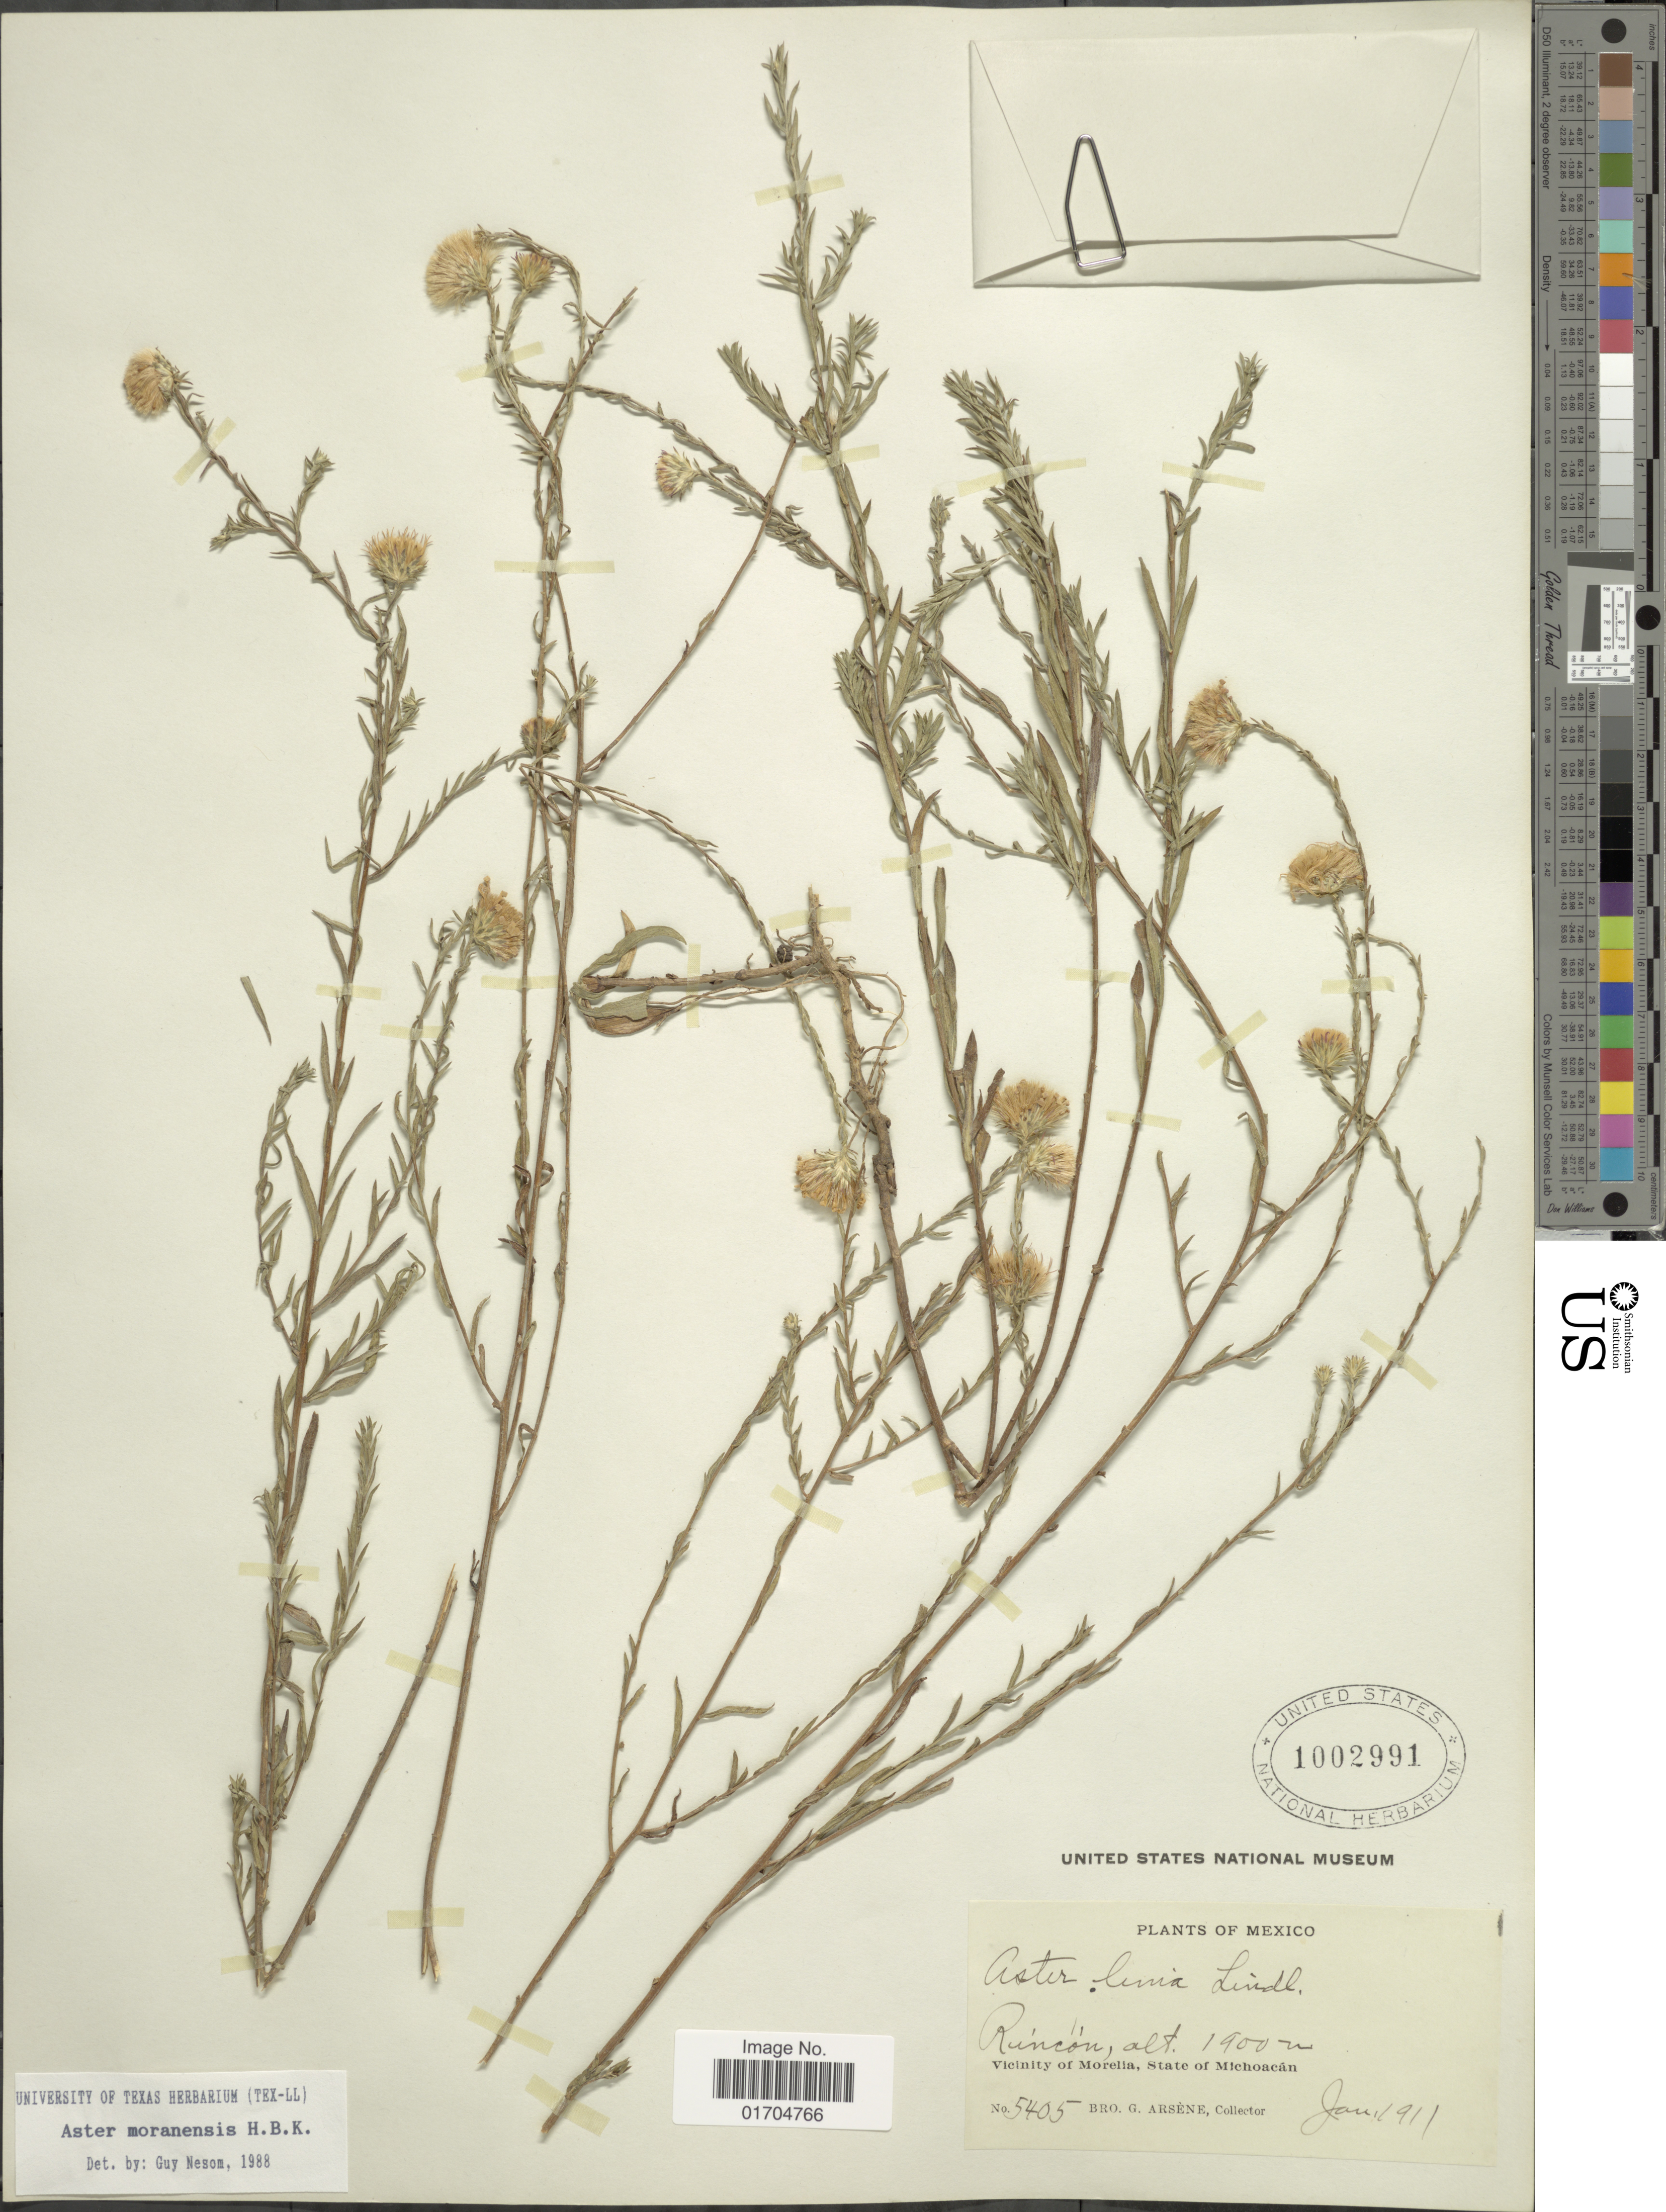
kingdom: Plantae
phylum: Tracheophyta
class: Magnoliopsida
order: Asterales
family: Asteraceae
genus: Symphyotrichum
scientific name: Symphyotrichum moranense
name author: (Kunth) G.L. Nesom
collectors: Bro. G. Arsène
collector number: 5405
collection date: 1911-01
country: Mexico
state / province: Michoacán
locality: Rincón, Vicinity of Morelia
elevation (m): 1900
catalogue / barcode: US 1002991